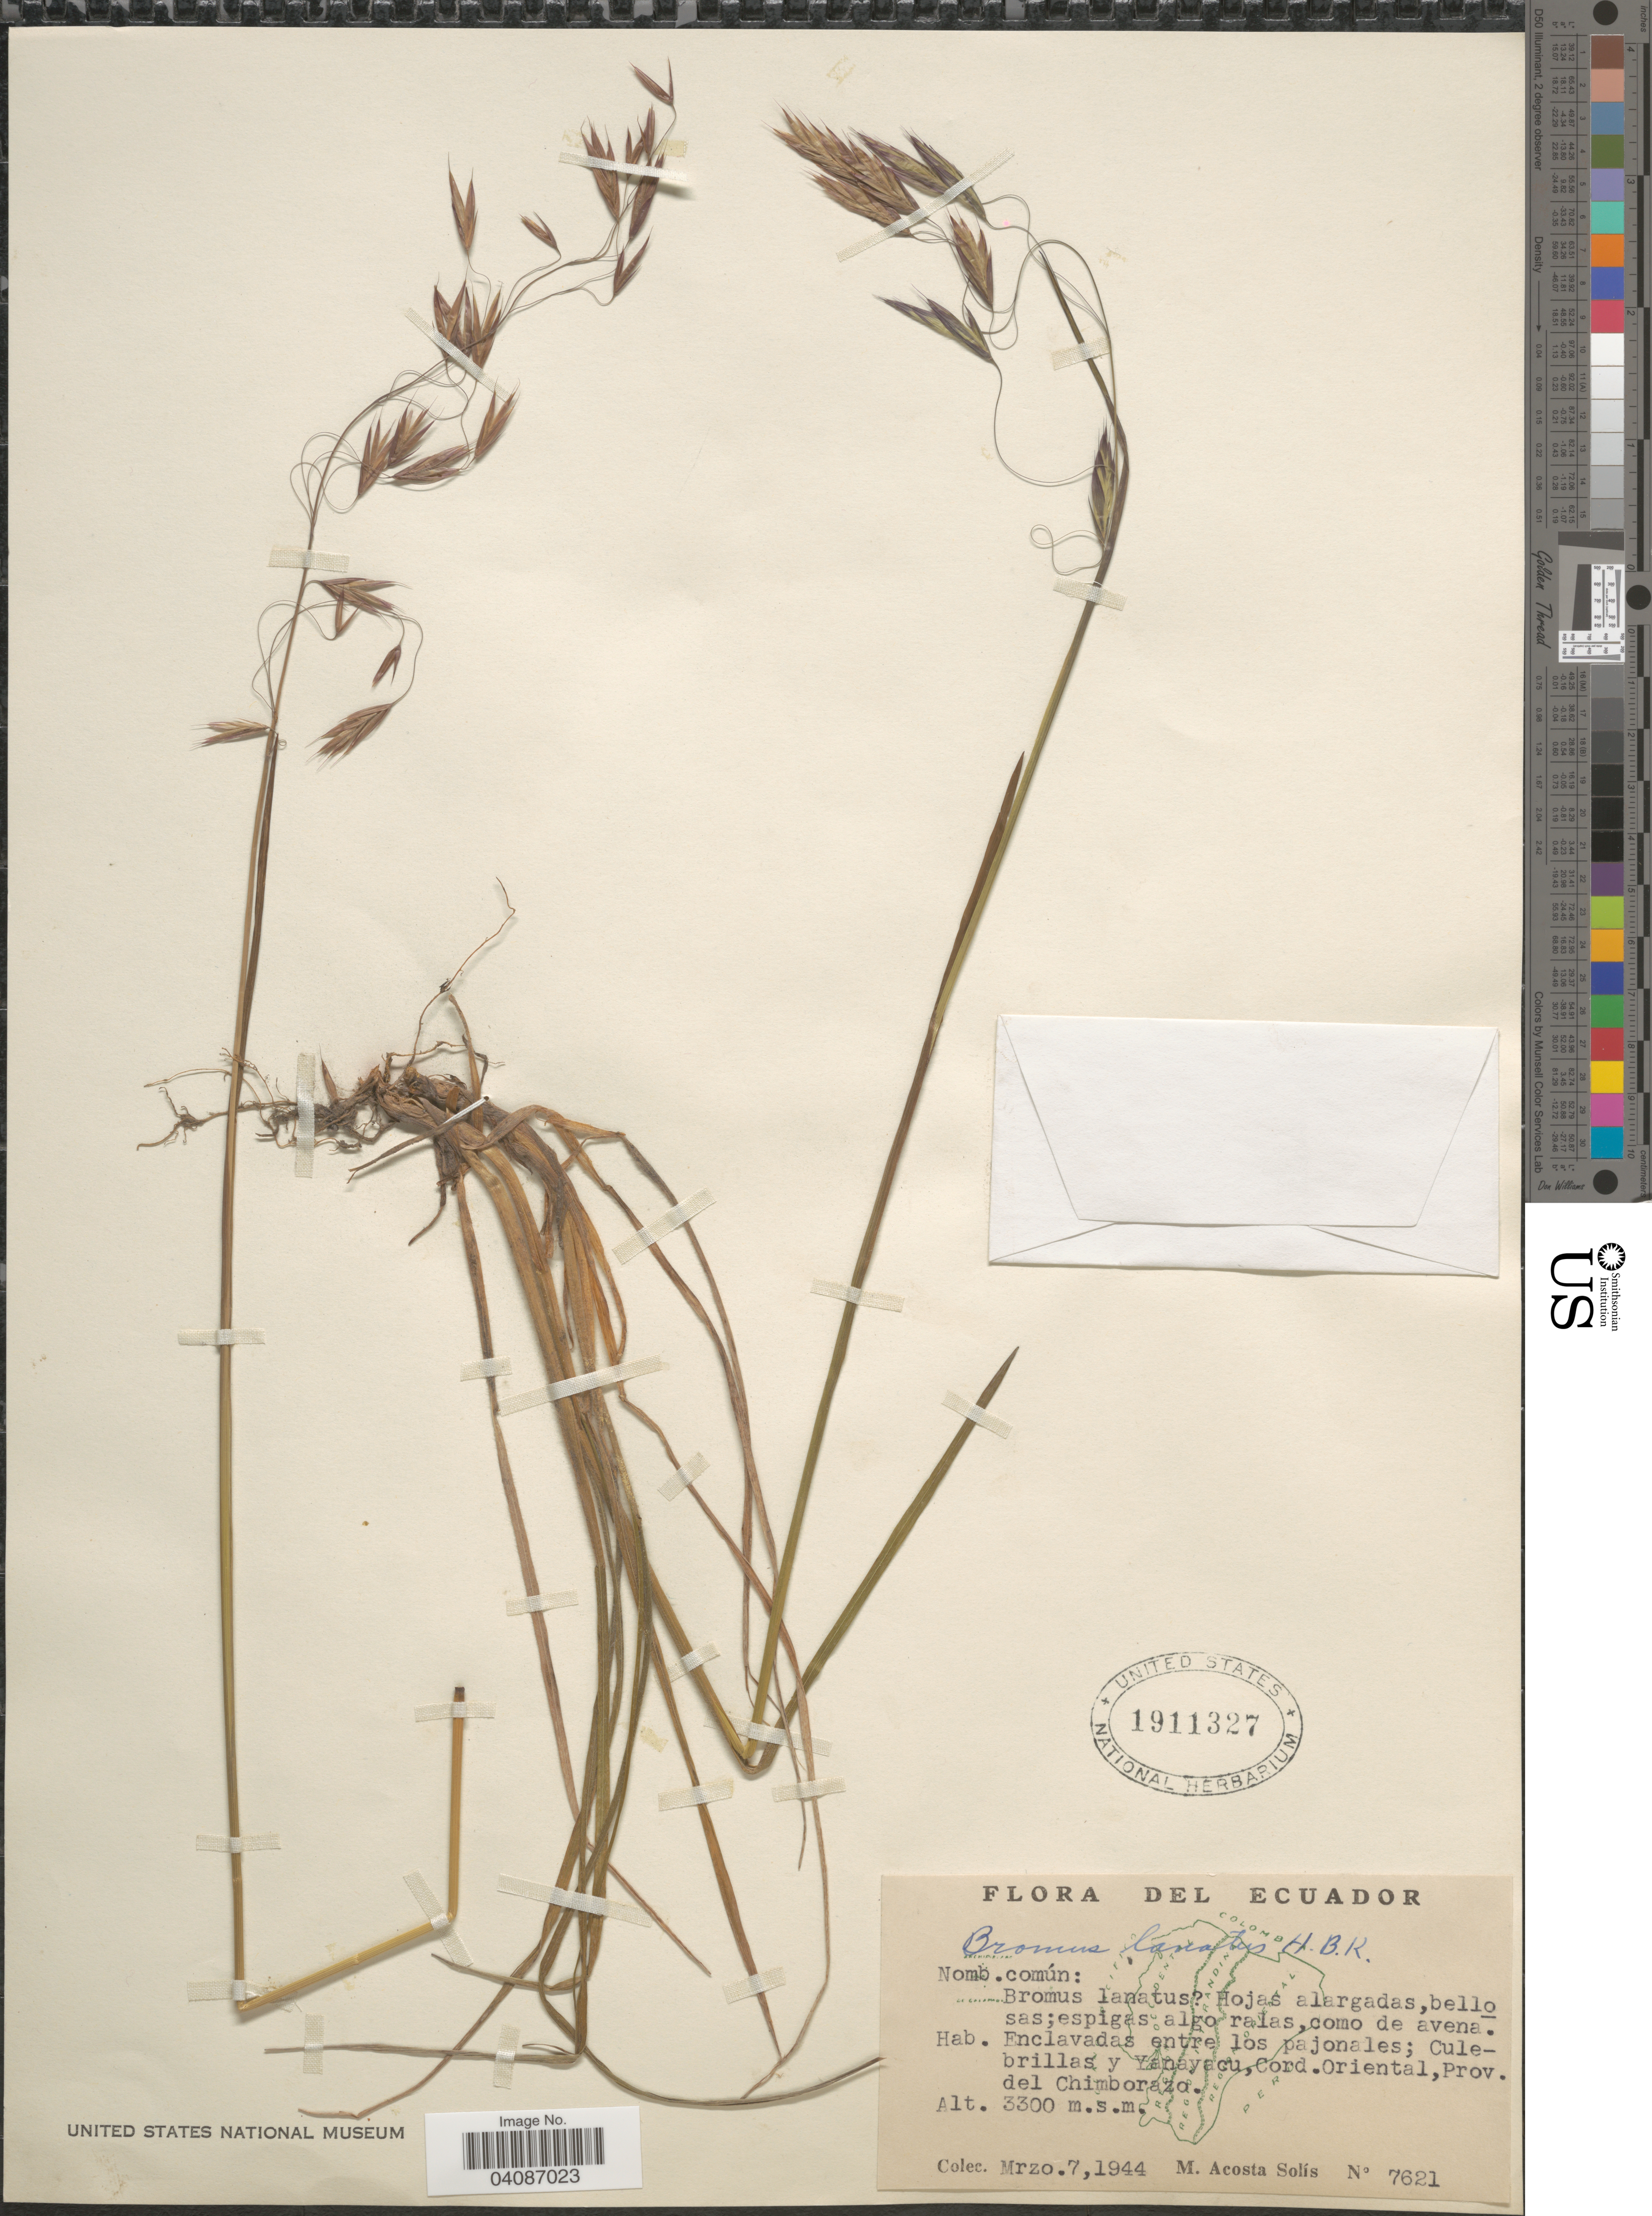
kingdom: Plantae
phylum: Tracheophyta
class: Liliopsida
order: Poales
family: Poaceae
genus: Bromus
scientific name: Bromus lanatus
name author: Kunth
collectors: M. Acosta Solis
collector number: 7621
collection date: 1944-03-07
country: Ecuador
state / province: Chimborazo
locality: Enclavadas entre los pajonales; Culebrillas y Yanayacu, Cord. Oriental, Prov. del Chimborazo.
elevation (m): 3300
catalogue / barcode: US 1911327